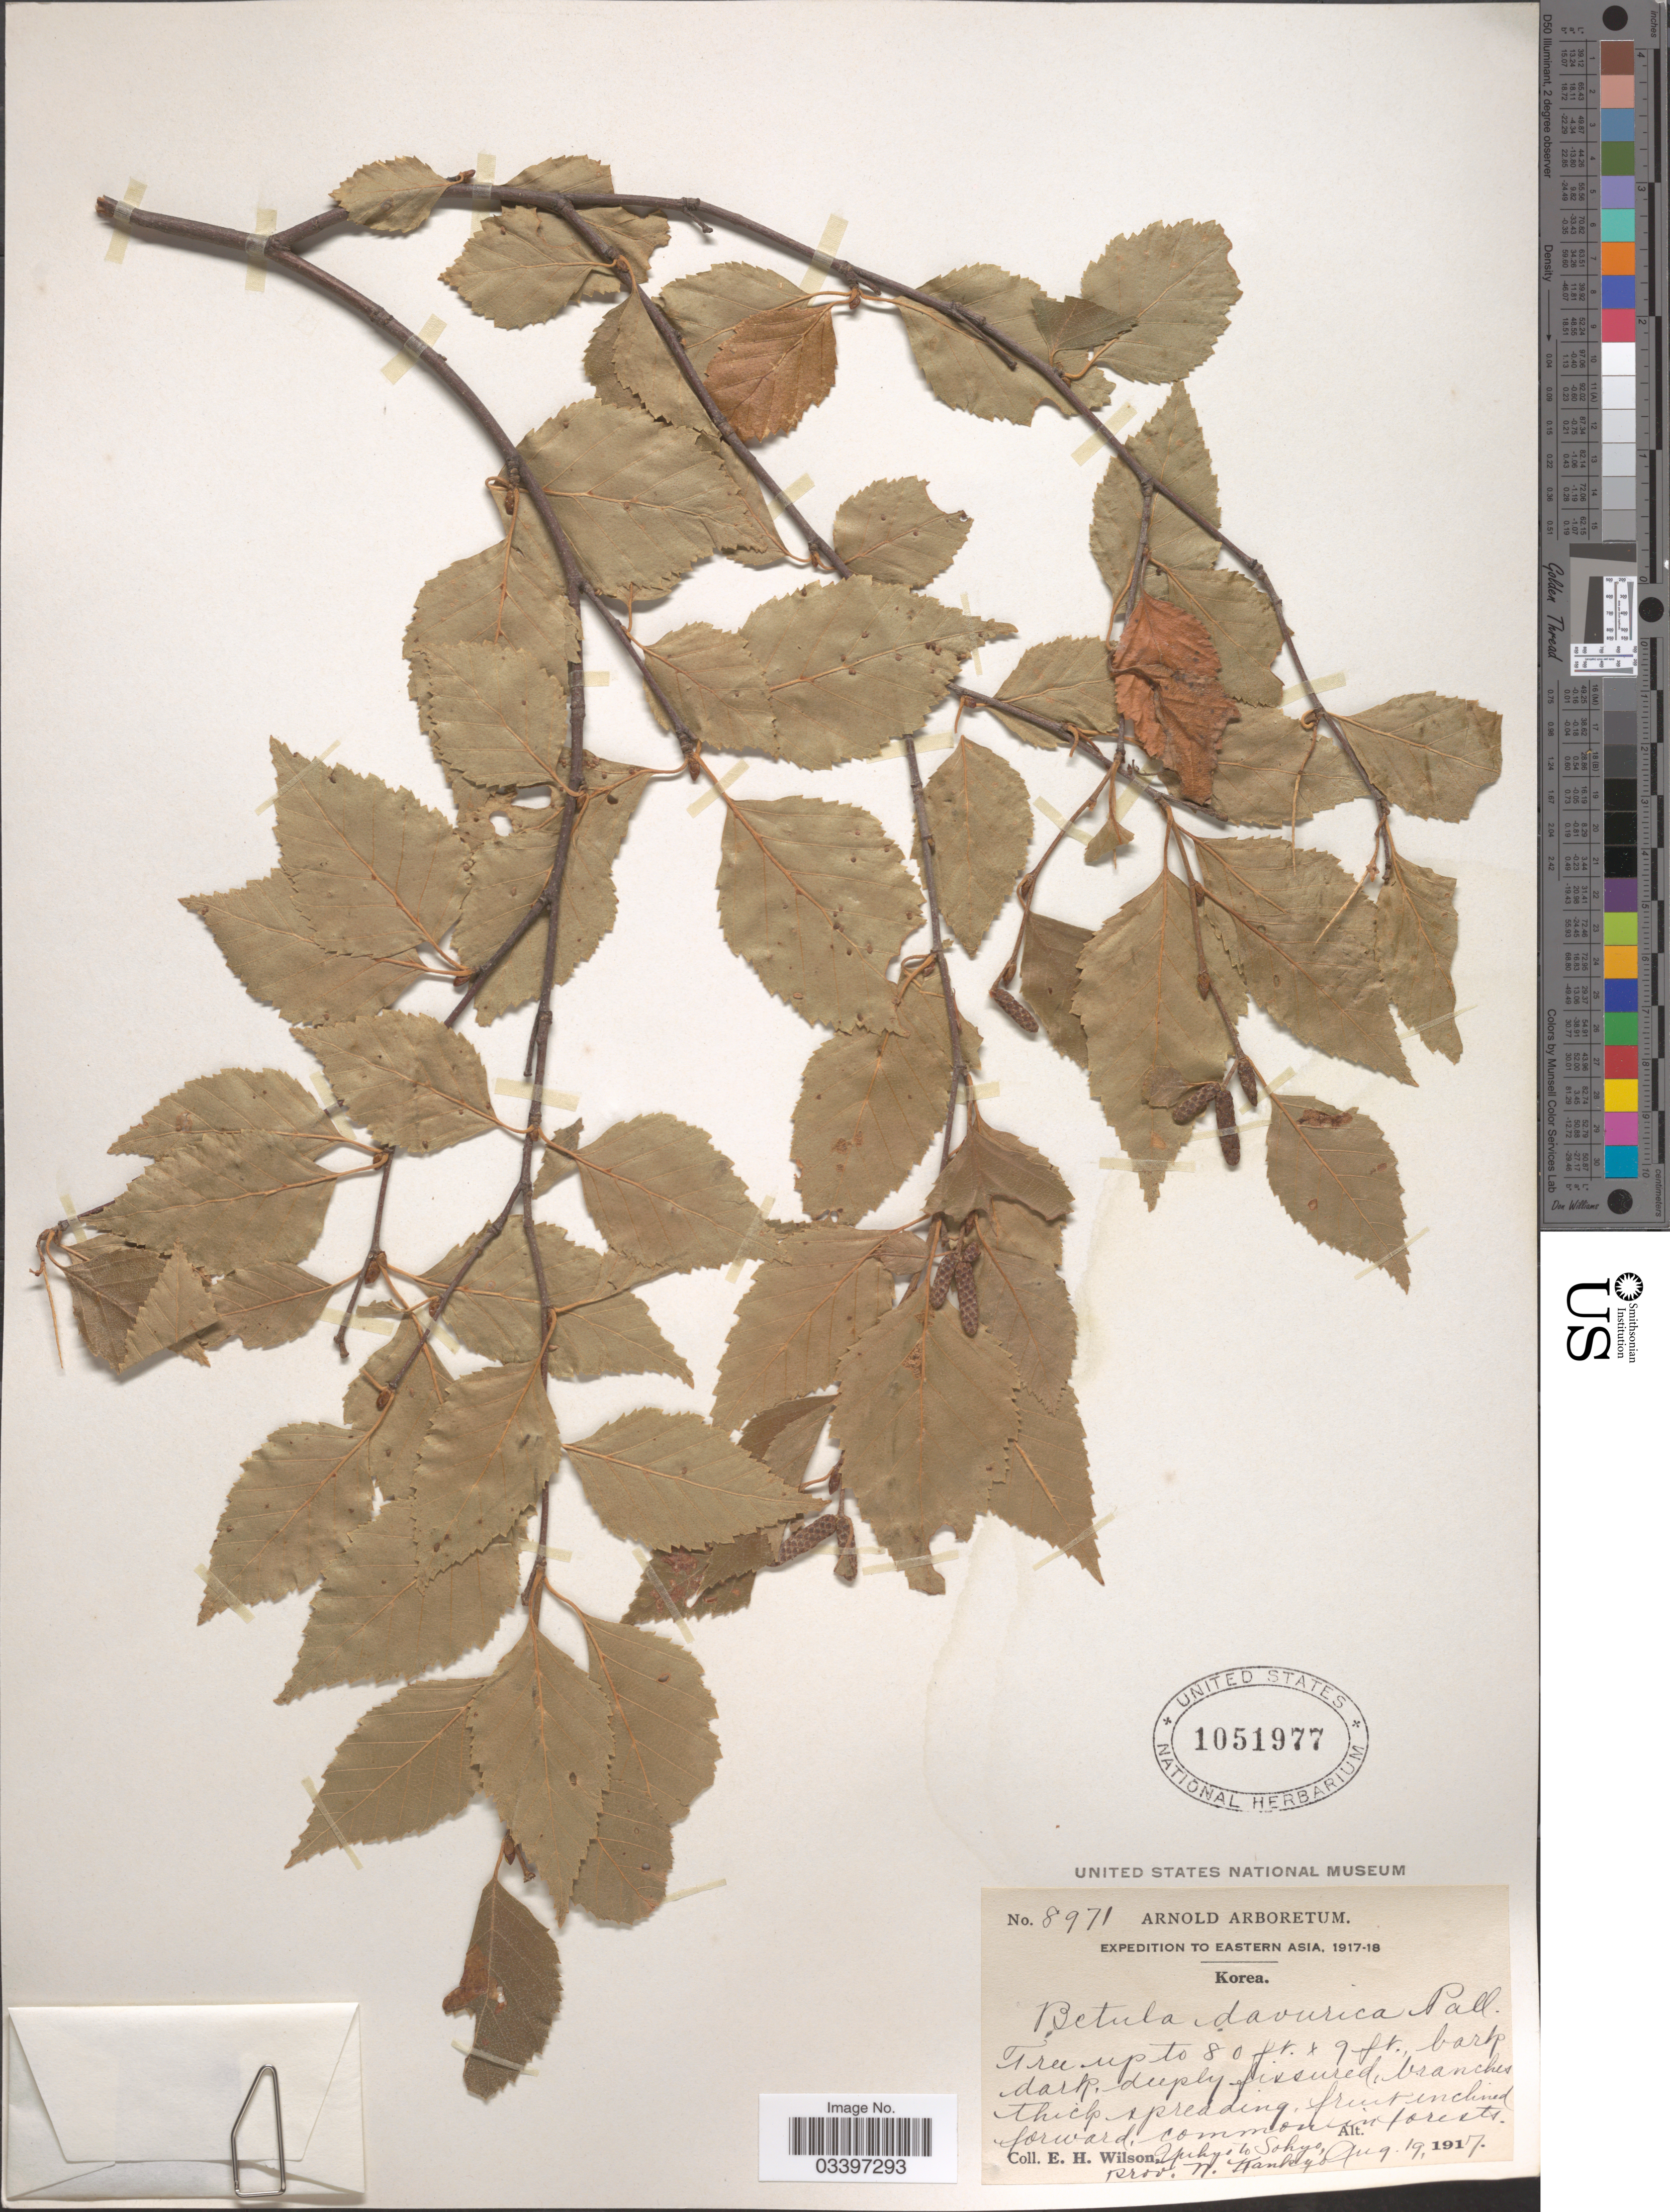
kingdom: Plantae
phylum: Tracheophyta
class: Magnoliopsida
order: Fagales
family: Betulaceae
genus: Betula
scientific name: Betula davurica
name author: Pall.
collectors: E. Wilson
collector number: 8971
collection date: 1917-08-19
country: North Korea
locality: Eastern Asia. Yukyo to Sokyo, Prov. N. Kankyo.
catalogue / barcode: US 1051977